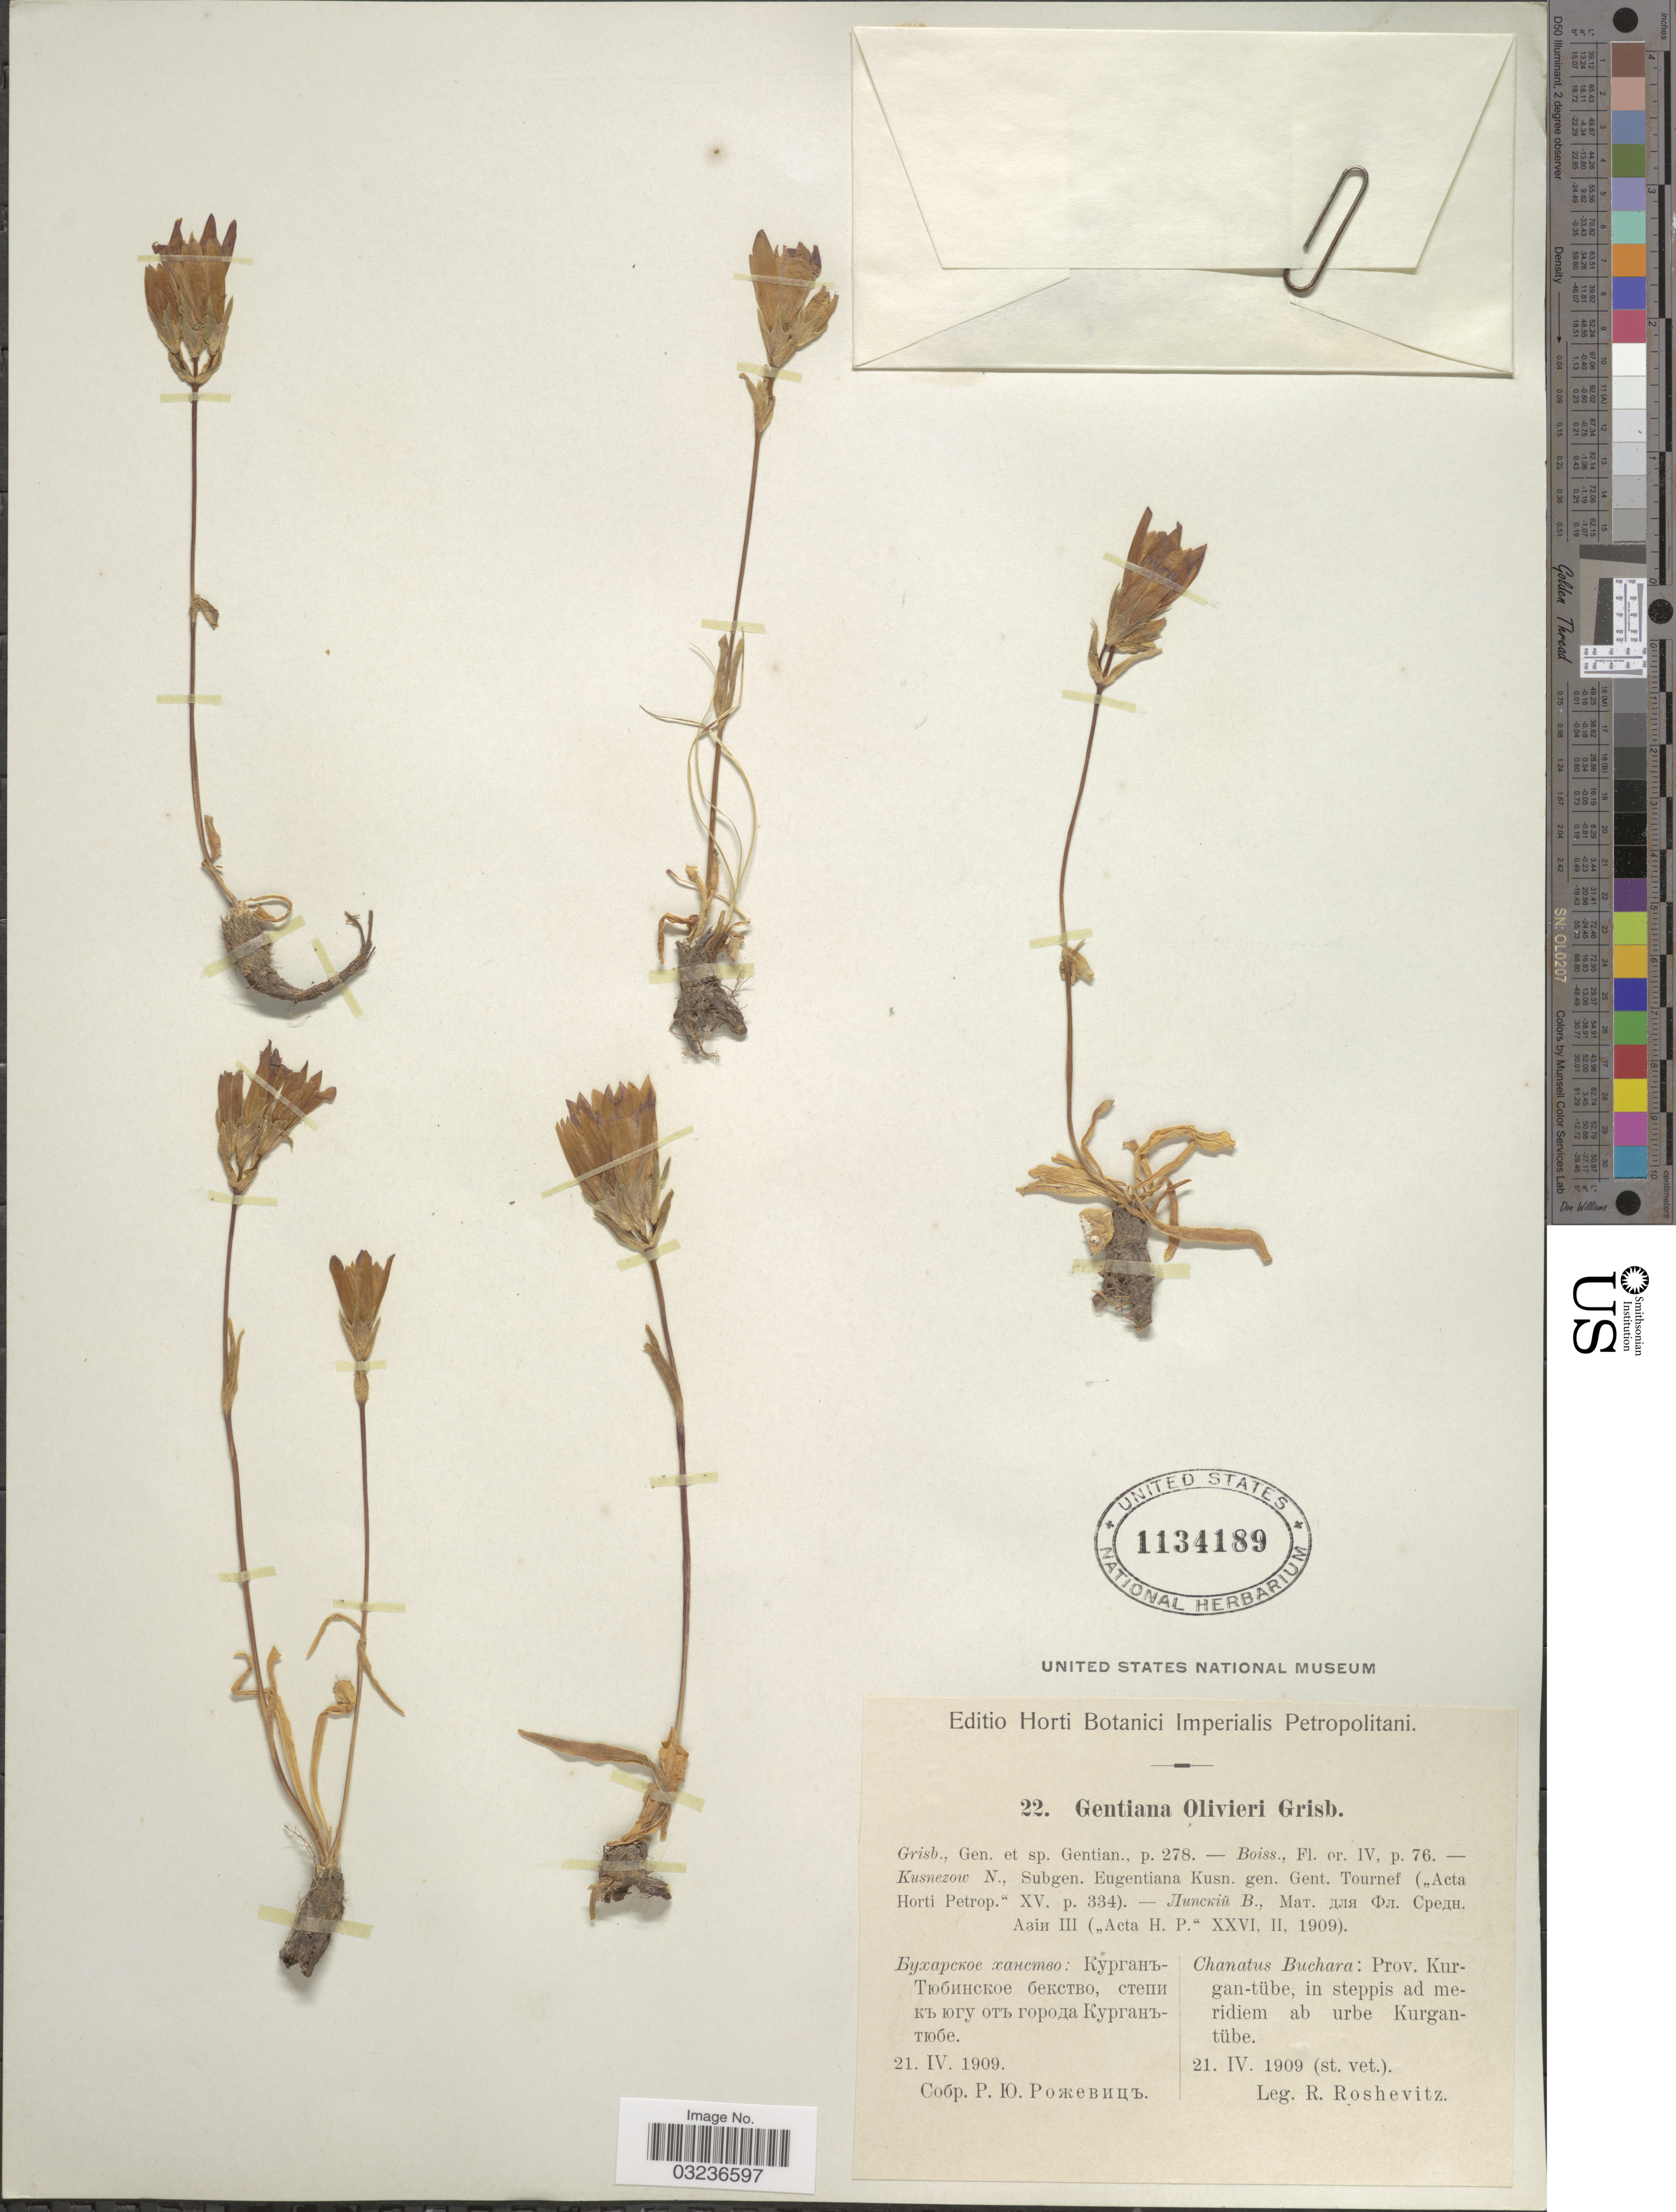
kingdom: Plantae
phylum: Tracheophyta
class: Magnoliopsida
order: Gentianales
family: Gentianaceae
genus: Gentiana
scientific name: Gentiana decumbens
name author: L. f.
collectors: R. J. Roshevitz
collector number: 22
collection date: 1909-04-21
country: Uzbekistan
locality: Chanatus Buchara: Prov. Kurgan-tübe, in steppis ad meridiem ab urbe Kurgan-tübe.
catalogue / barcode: US 1134189